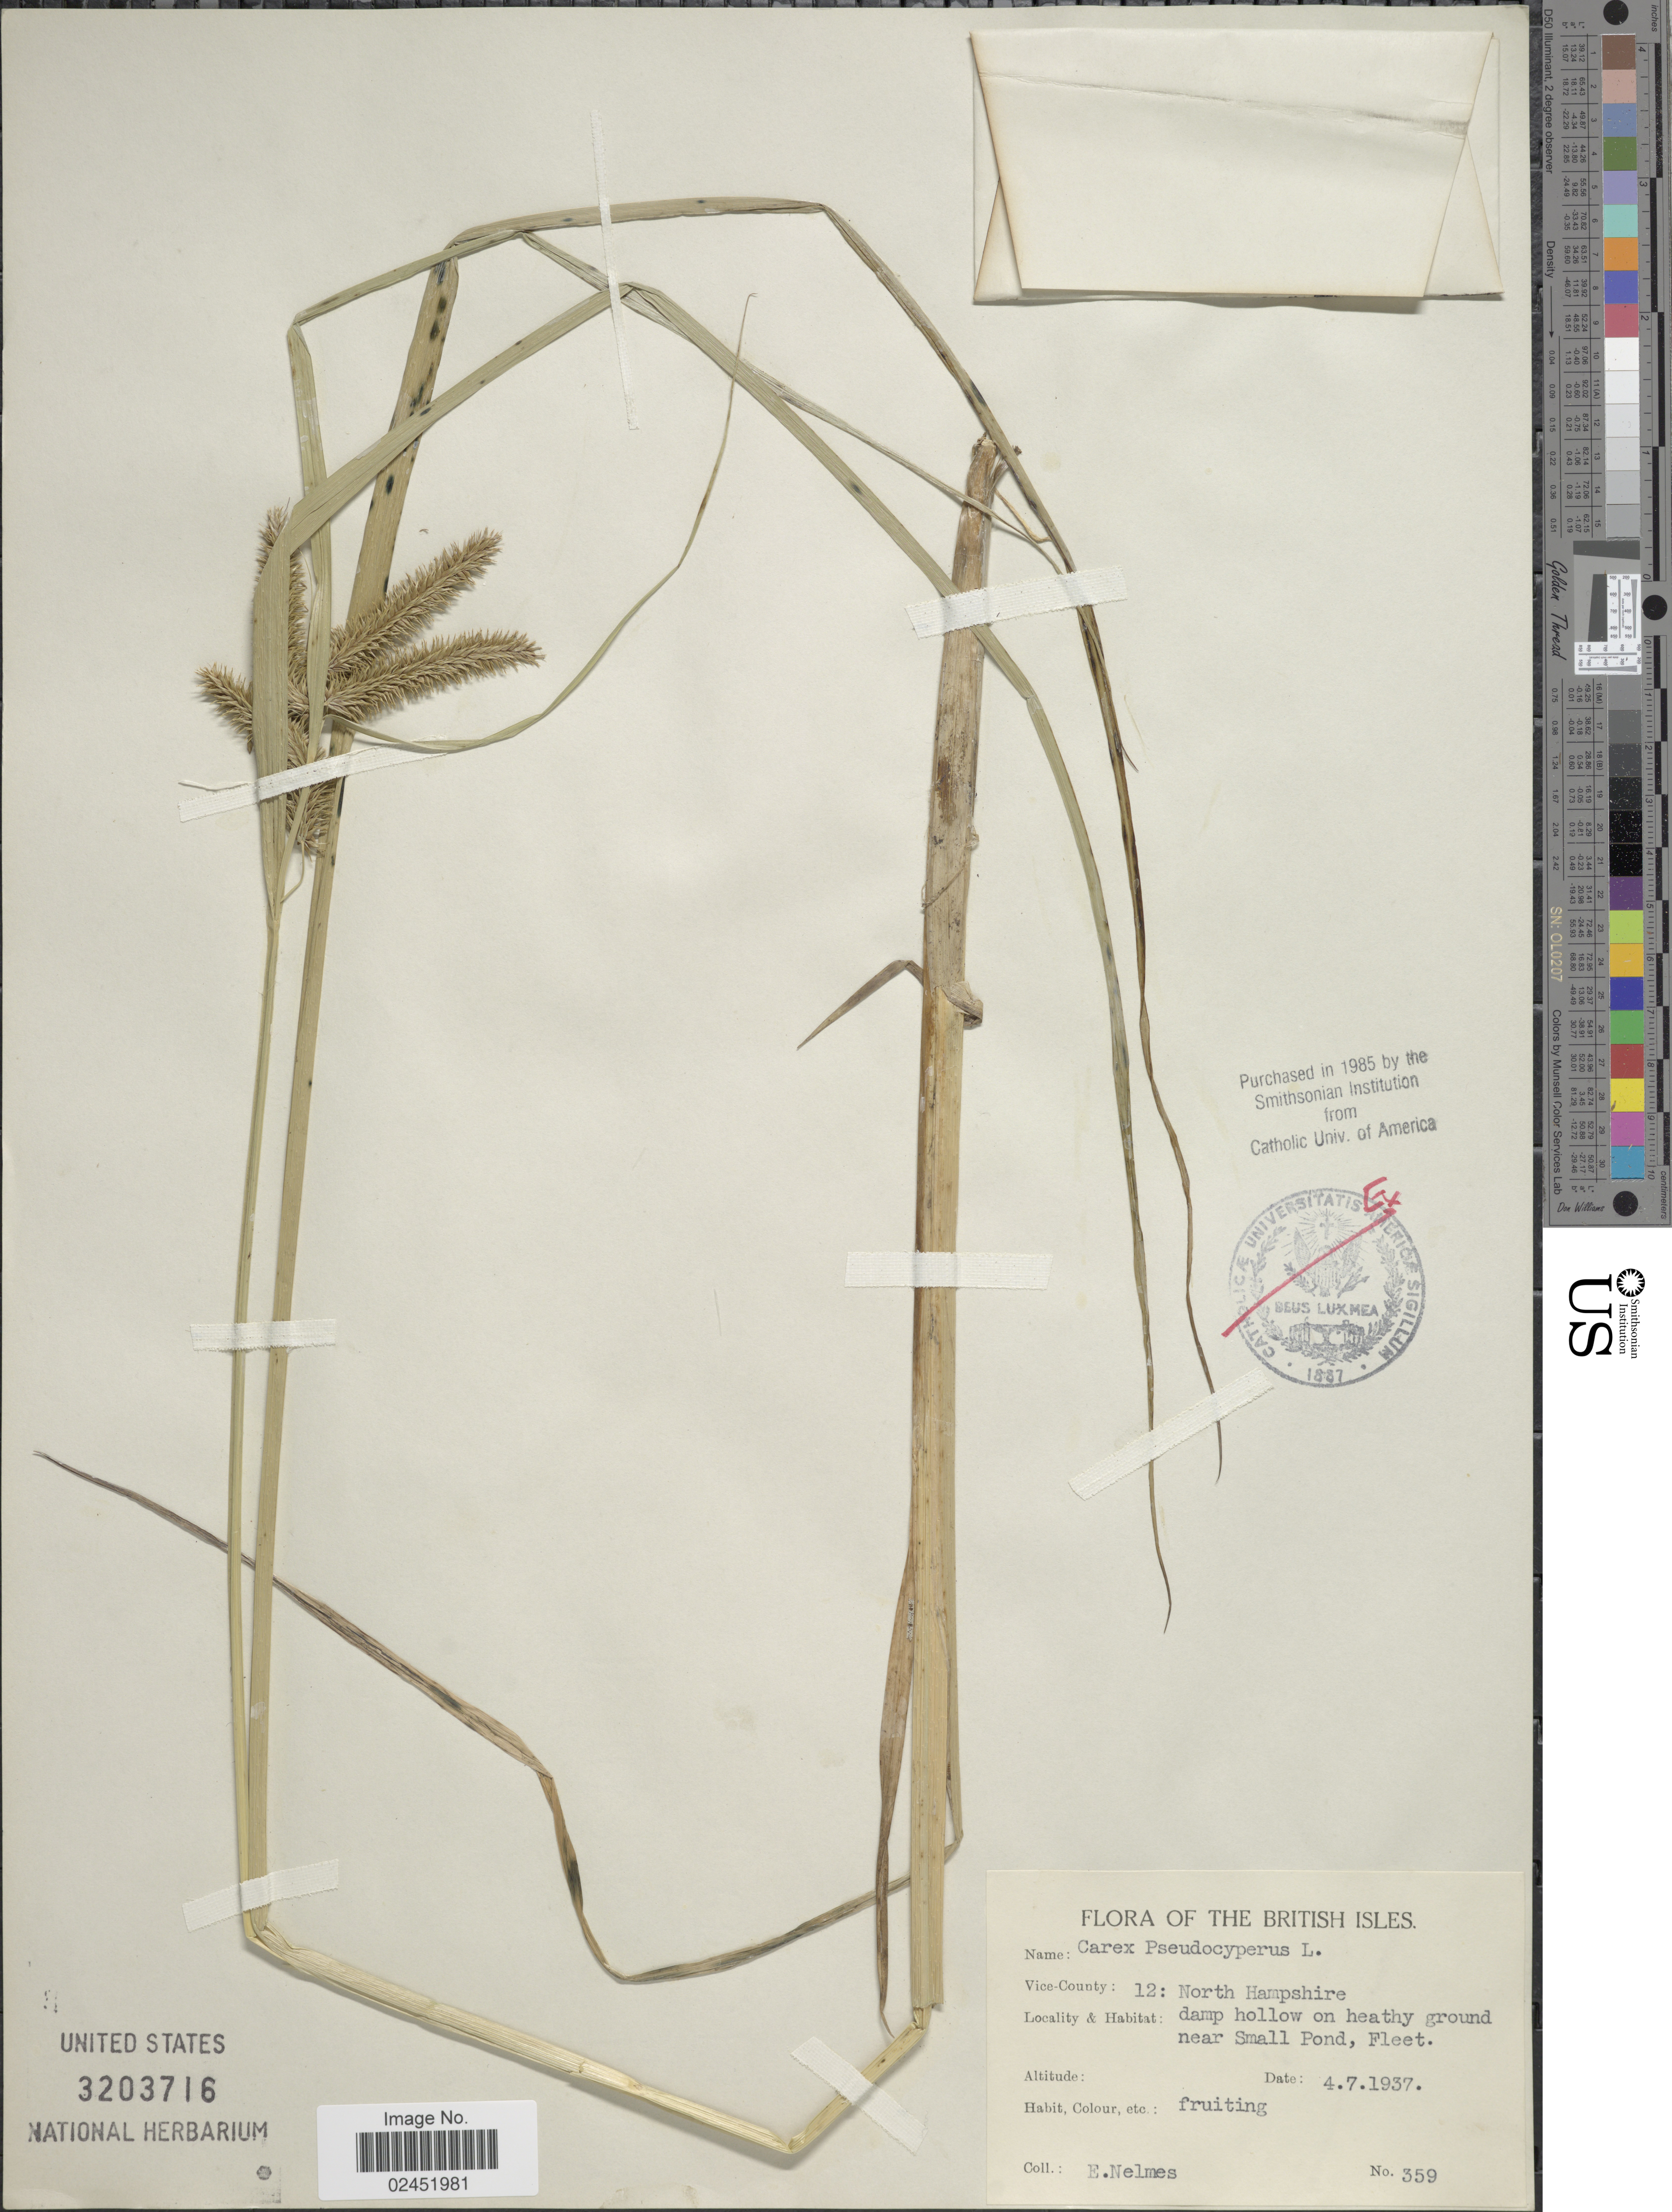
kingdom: Plantae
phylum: Tracheophyta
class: Liliopsida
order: Poales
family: Cyperaceae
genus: Carex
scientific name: Carex pseudocyperus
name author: L.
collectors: E. Nelmes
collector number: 359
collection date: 1937-07-04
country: United Kingdom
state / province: England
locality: The British Isles, Vice-County: 12: North Hampshire, near Small Pond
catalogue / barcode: US 3203716